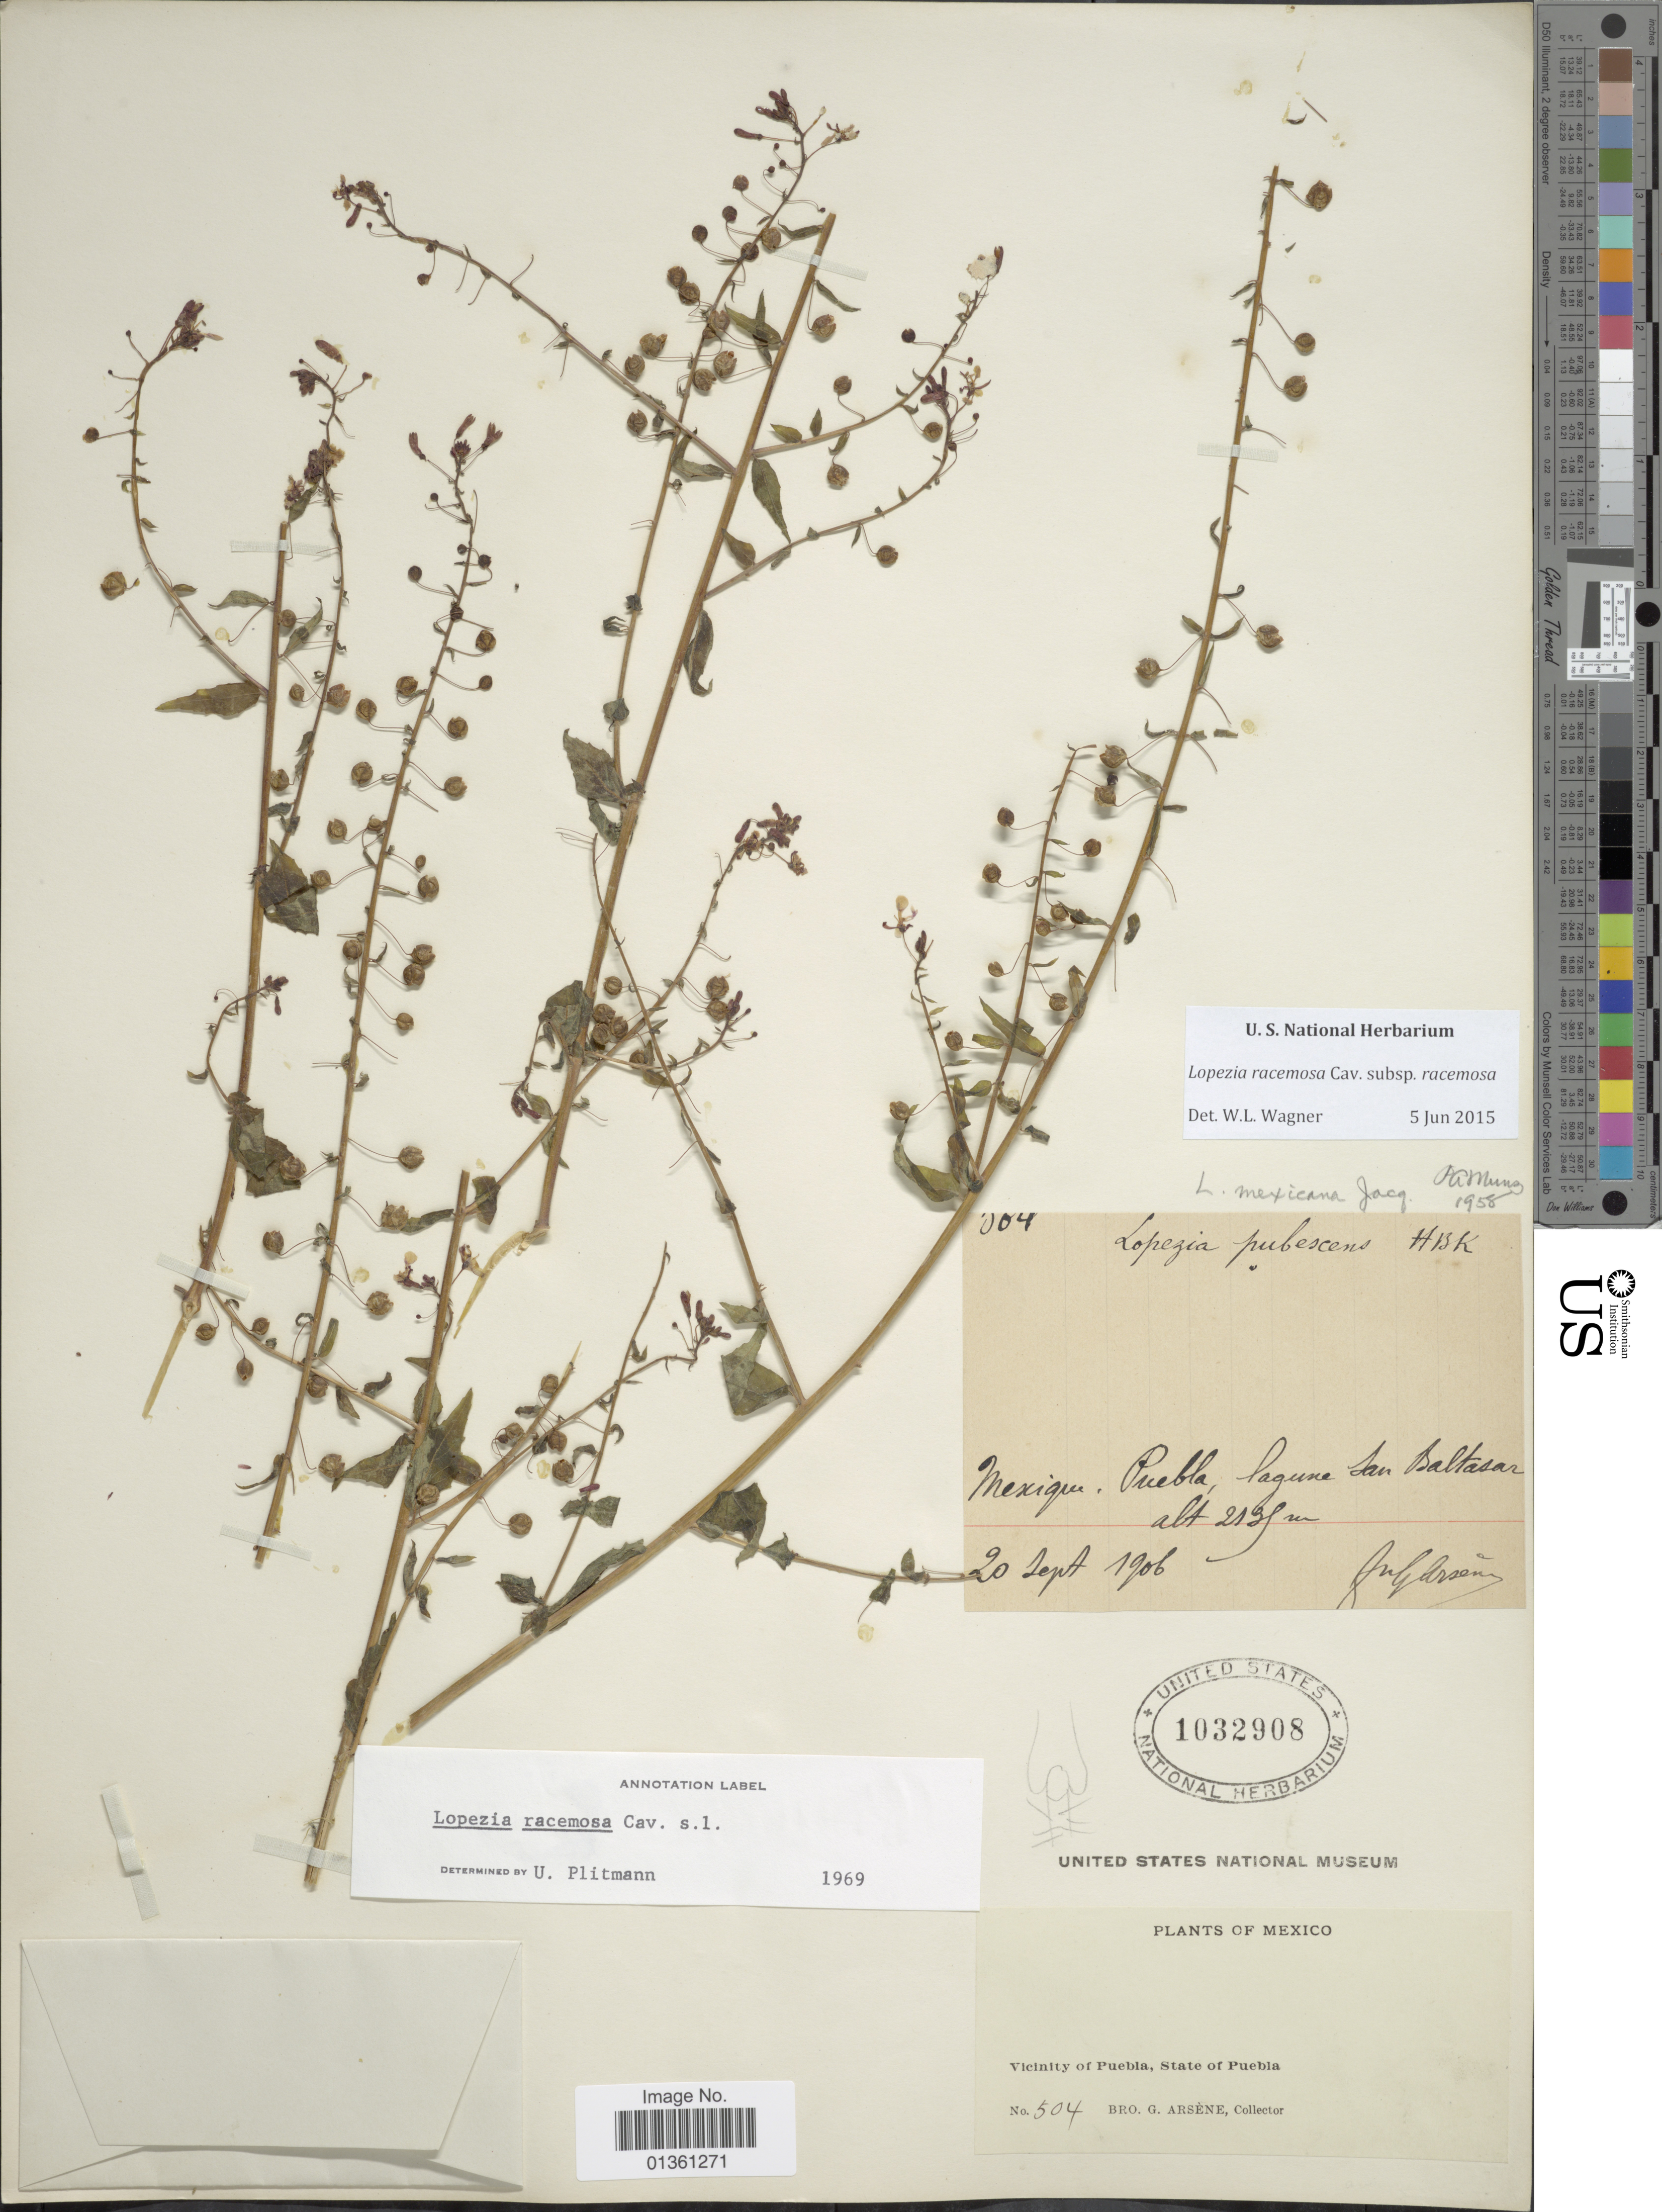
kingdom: Plantae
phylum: Tracheophyta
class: Magnoliopsida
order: Myrtales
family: Onagraceae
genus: Lopezia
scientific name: Lopezia racemosa subsp. racemosa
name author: Cav.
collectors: Bro. G. Arsène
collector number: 504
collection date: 1906-09-20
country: Mexico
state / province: Puebla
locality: Vicinity of Puebla, Laguna San Baltasar.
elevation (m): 2135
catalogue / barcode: US 1032908